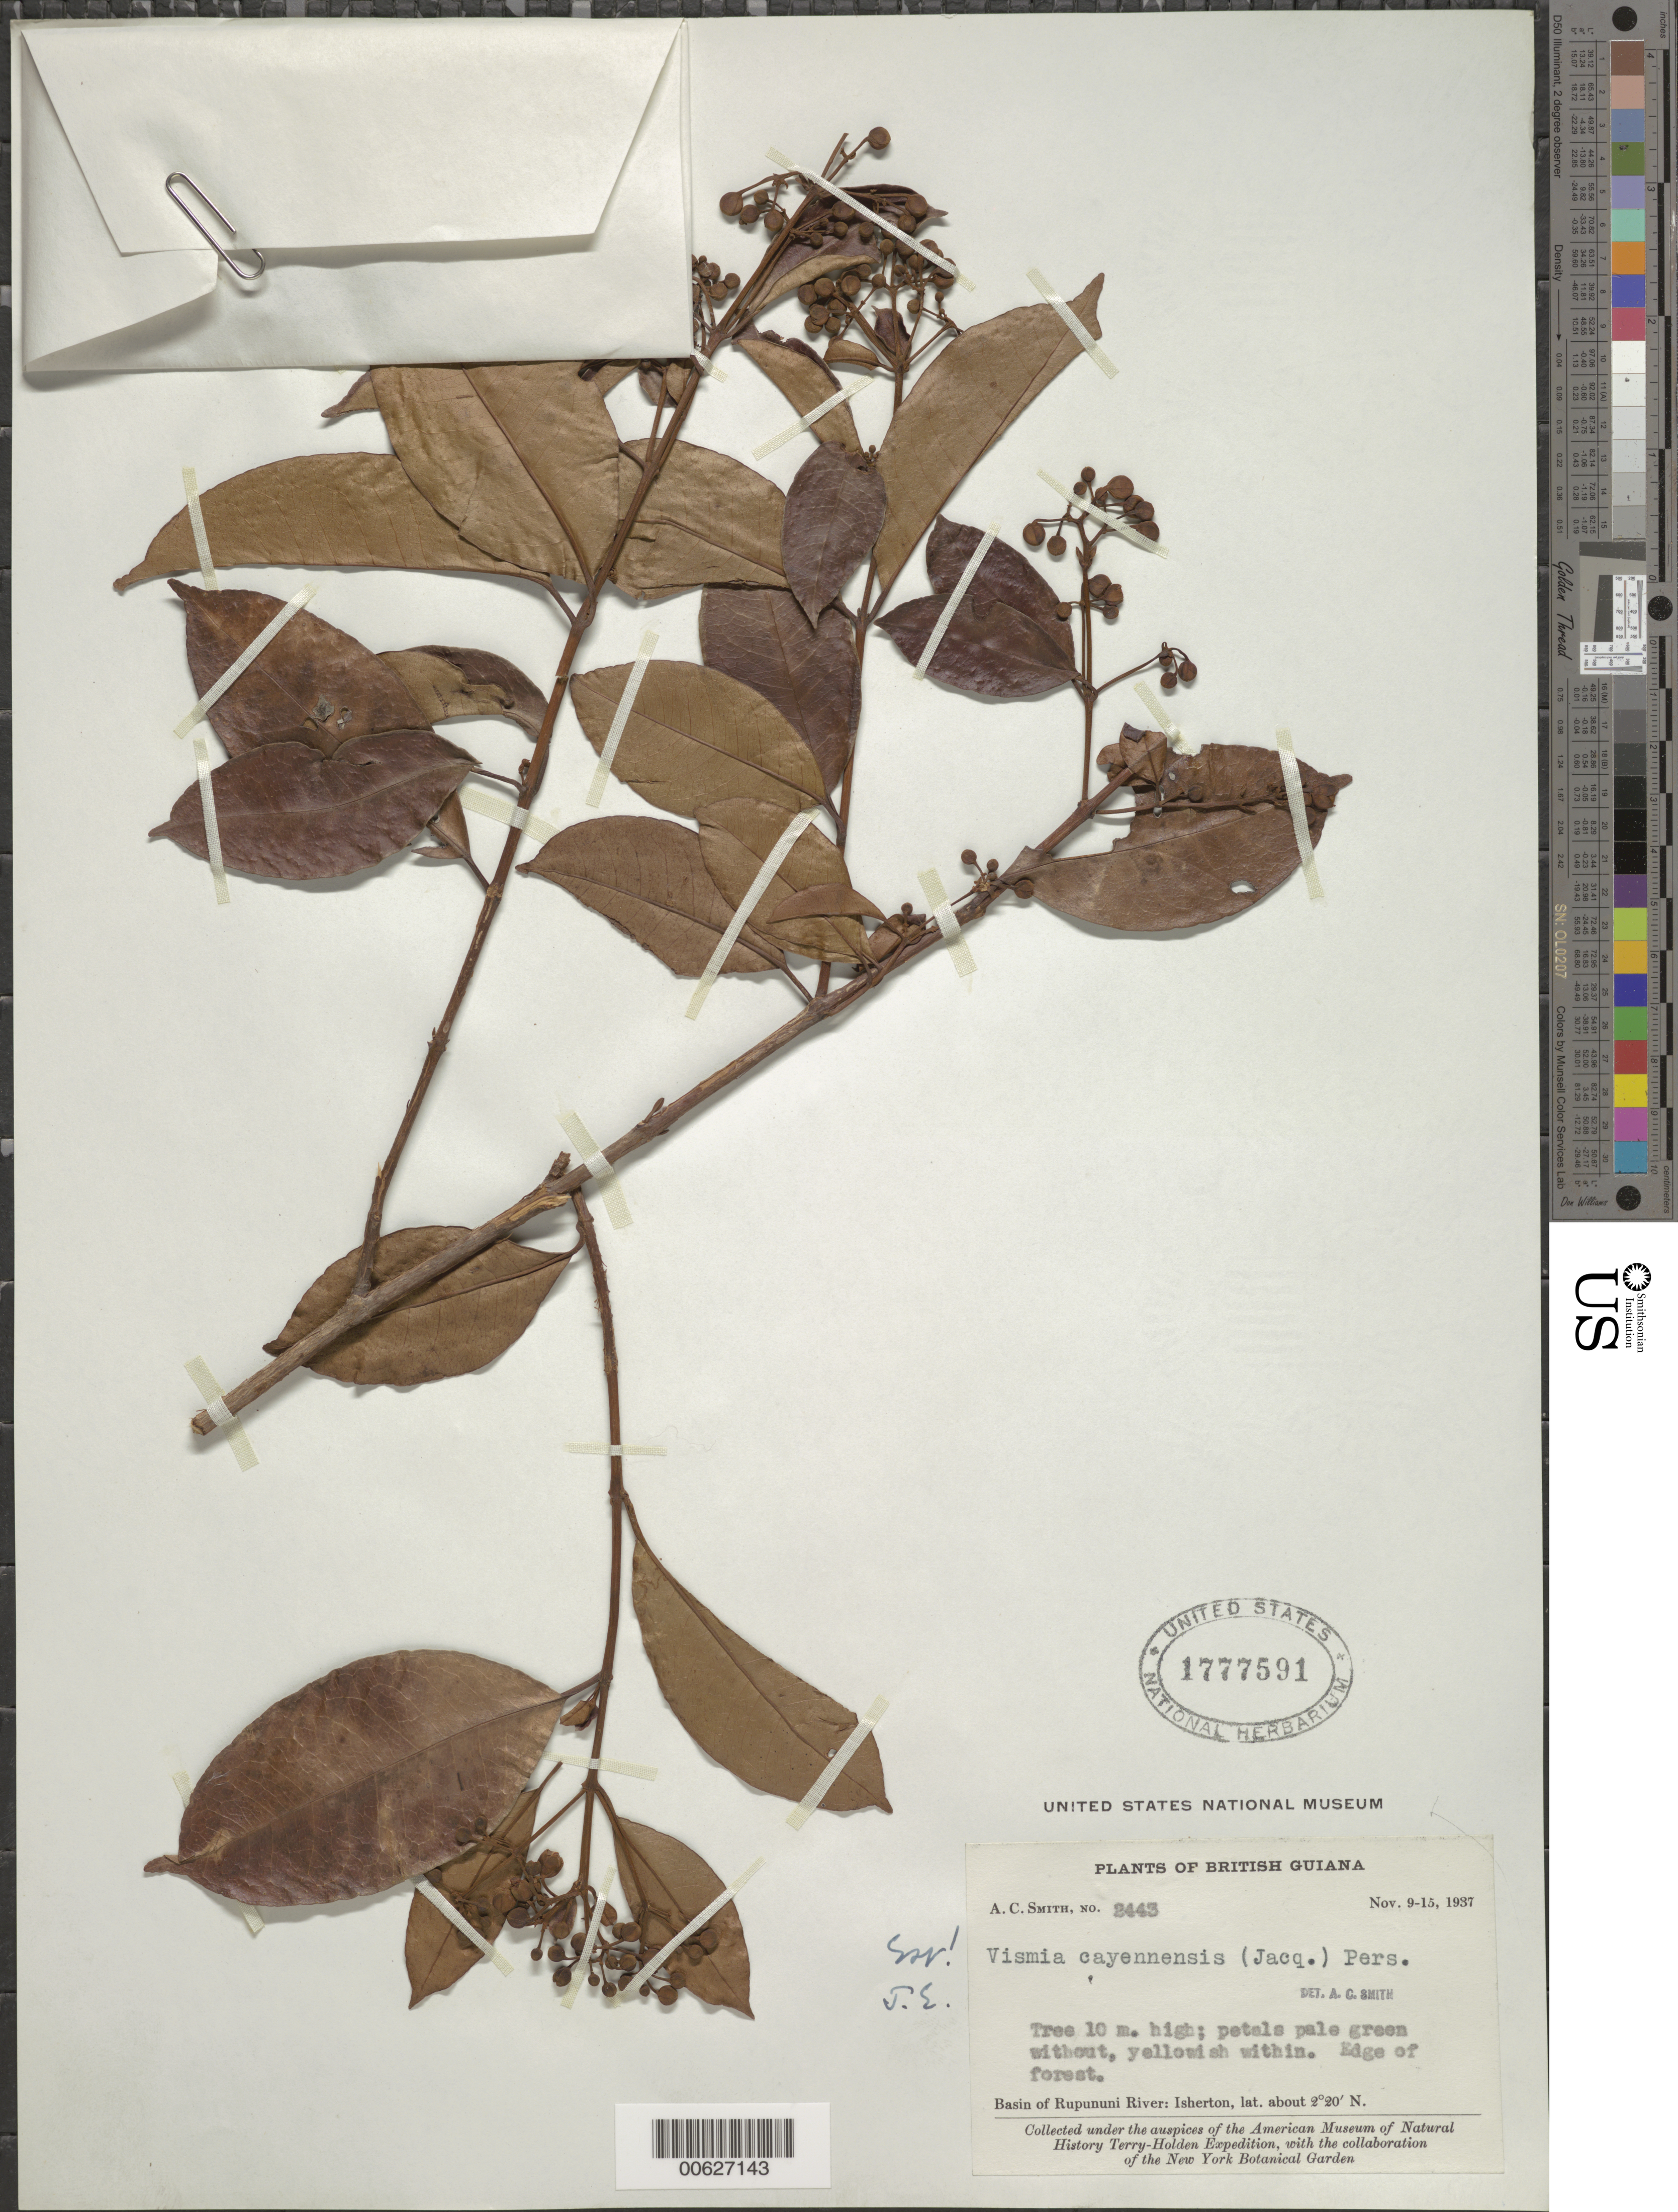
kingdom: Plantae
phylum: Tracheophyta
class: Magnoliopsida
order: Malpighiales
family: Hypericaceae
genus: Vismia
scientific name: Vismia cayennensis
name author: (Jacq.) Pers.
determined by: Smith, A. C.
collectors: A. C. Smith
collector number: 2443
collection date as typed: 9-Nov-37 to 15-Nov-37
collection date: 1937-11-09/1937-11-15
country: Guyana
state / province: U. Takutu-U. Essequibo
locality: Isherton, basin of Rupununi River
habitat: Edge of forest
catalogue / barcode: US 1777591